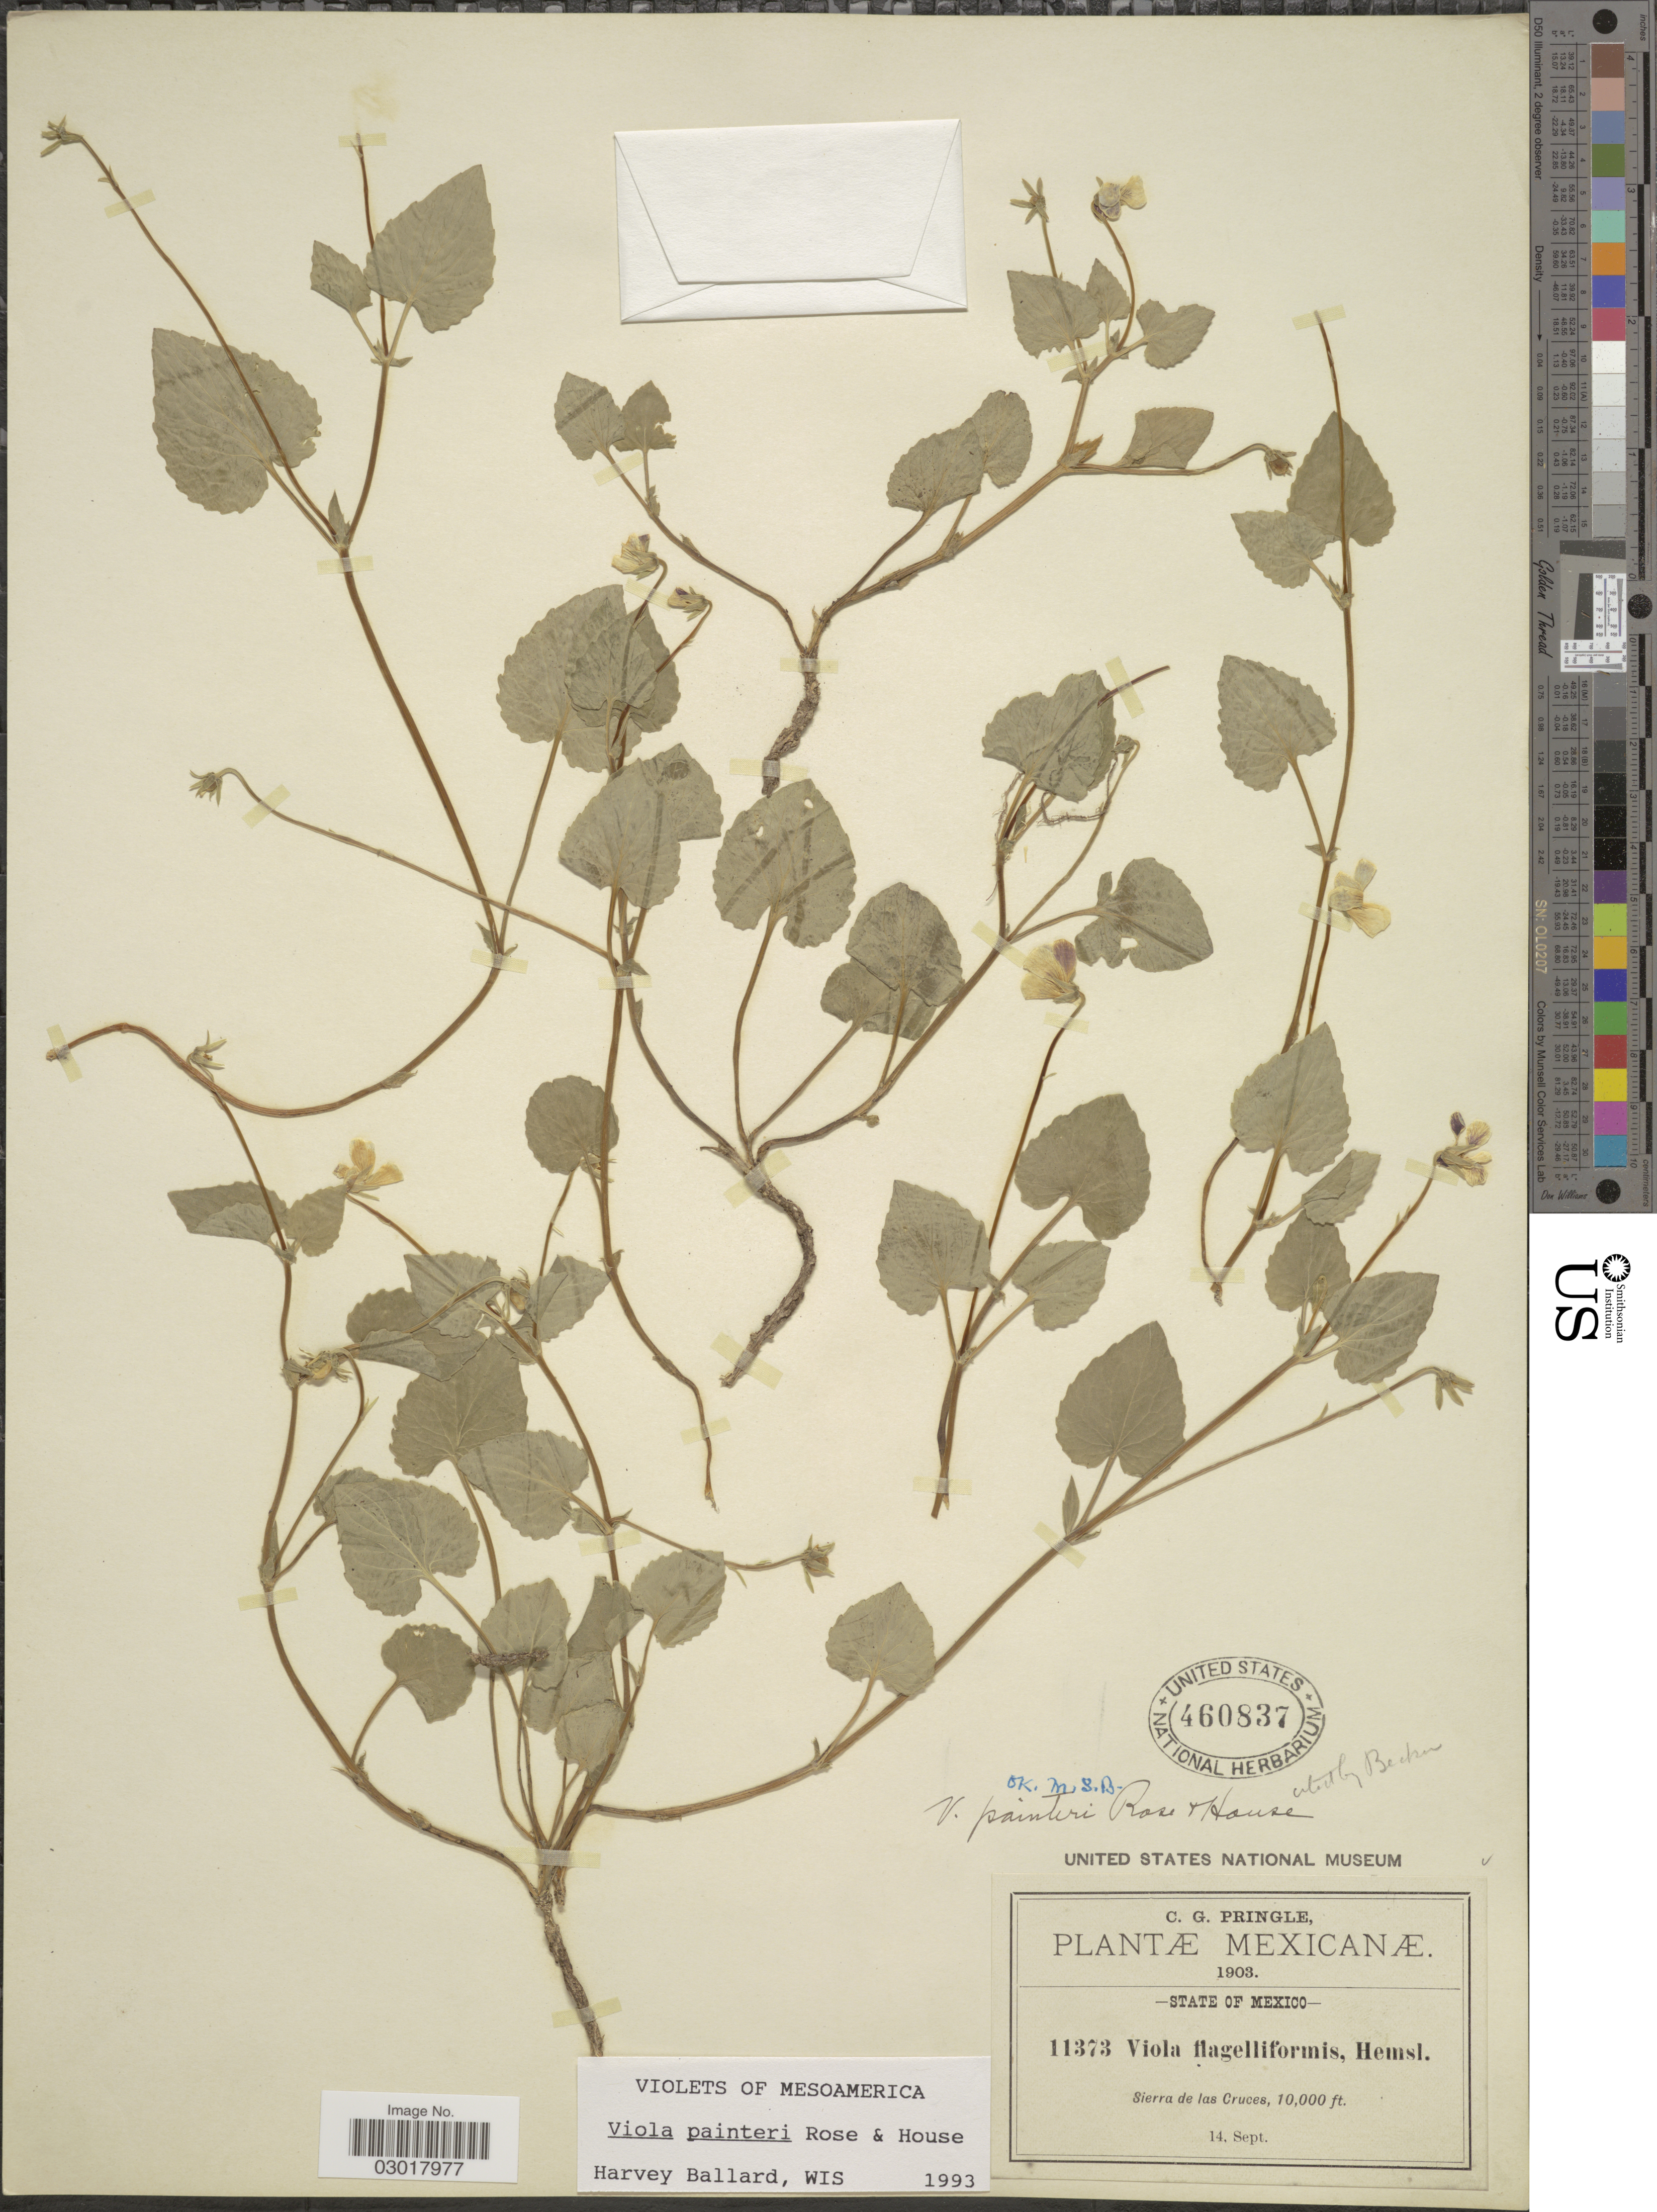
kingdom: Plantae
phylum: Tracheophyta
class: Magnoliopsida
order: Malpighiales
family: Violaceae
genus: Viola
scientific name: Viola painteri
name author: Rose & House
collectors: C. G. Pringle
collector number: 11373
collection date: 1903-09-14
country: Mexico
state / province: México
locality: Sierra de las Cruces.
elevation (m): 3048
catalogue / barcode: US 460837